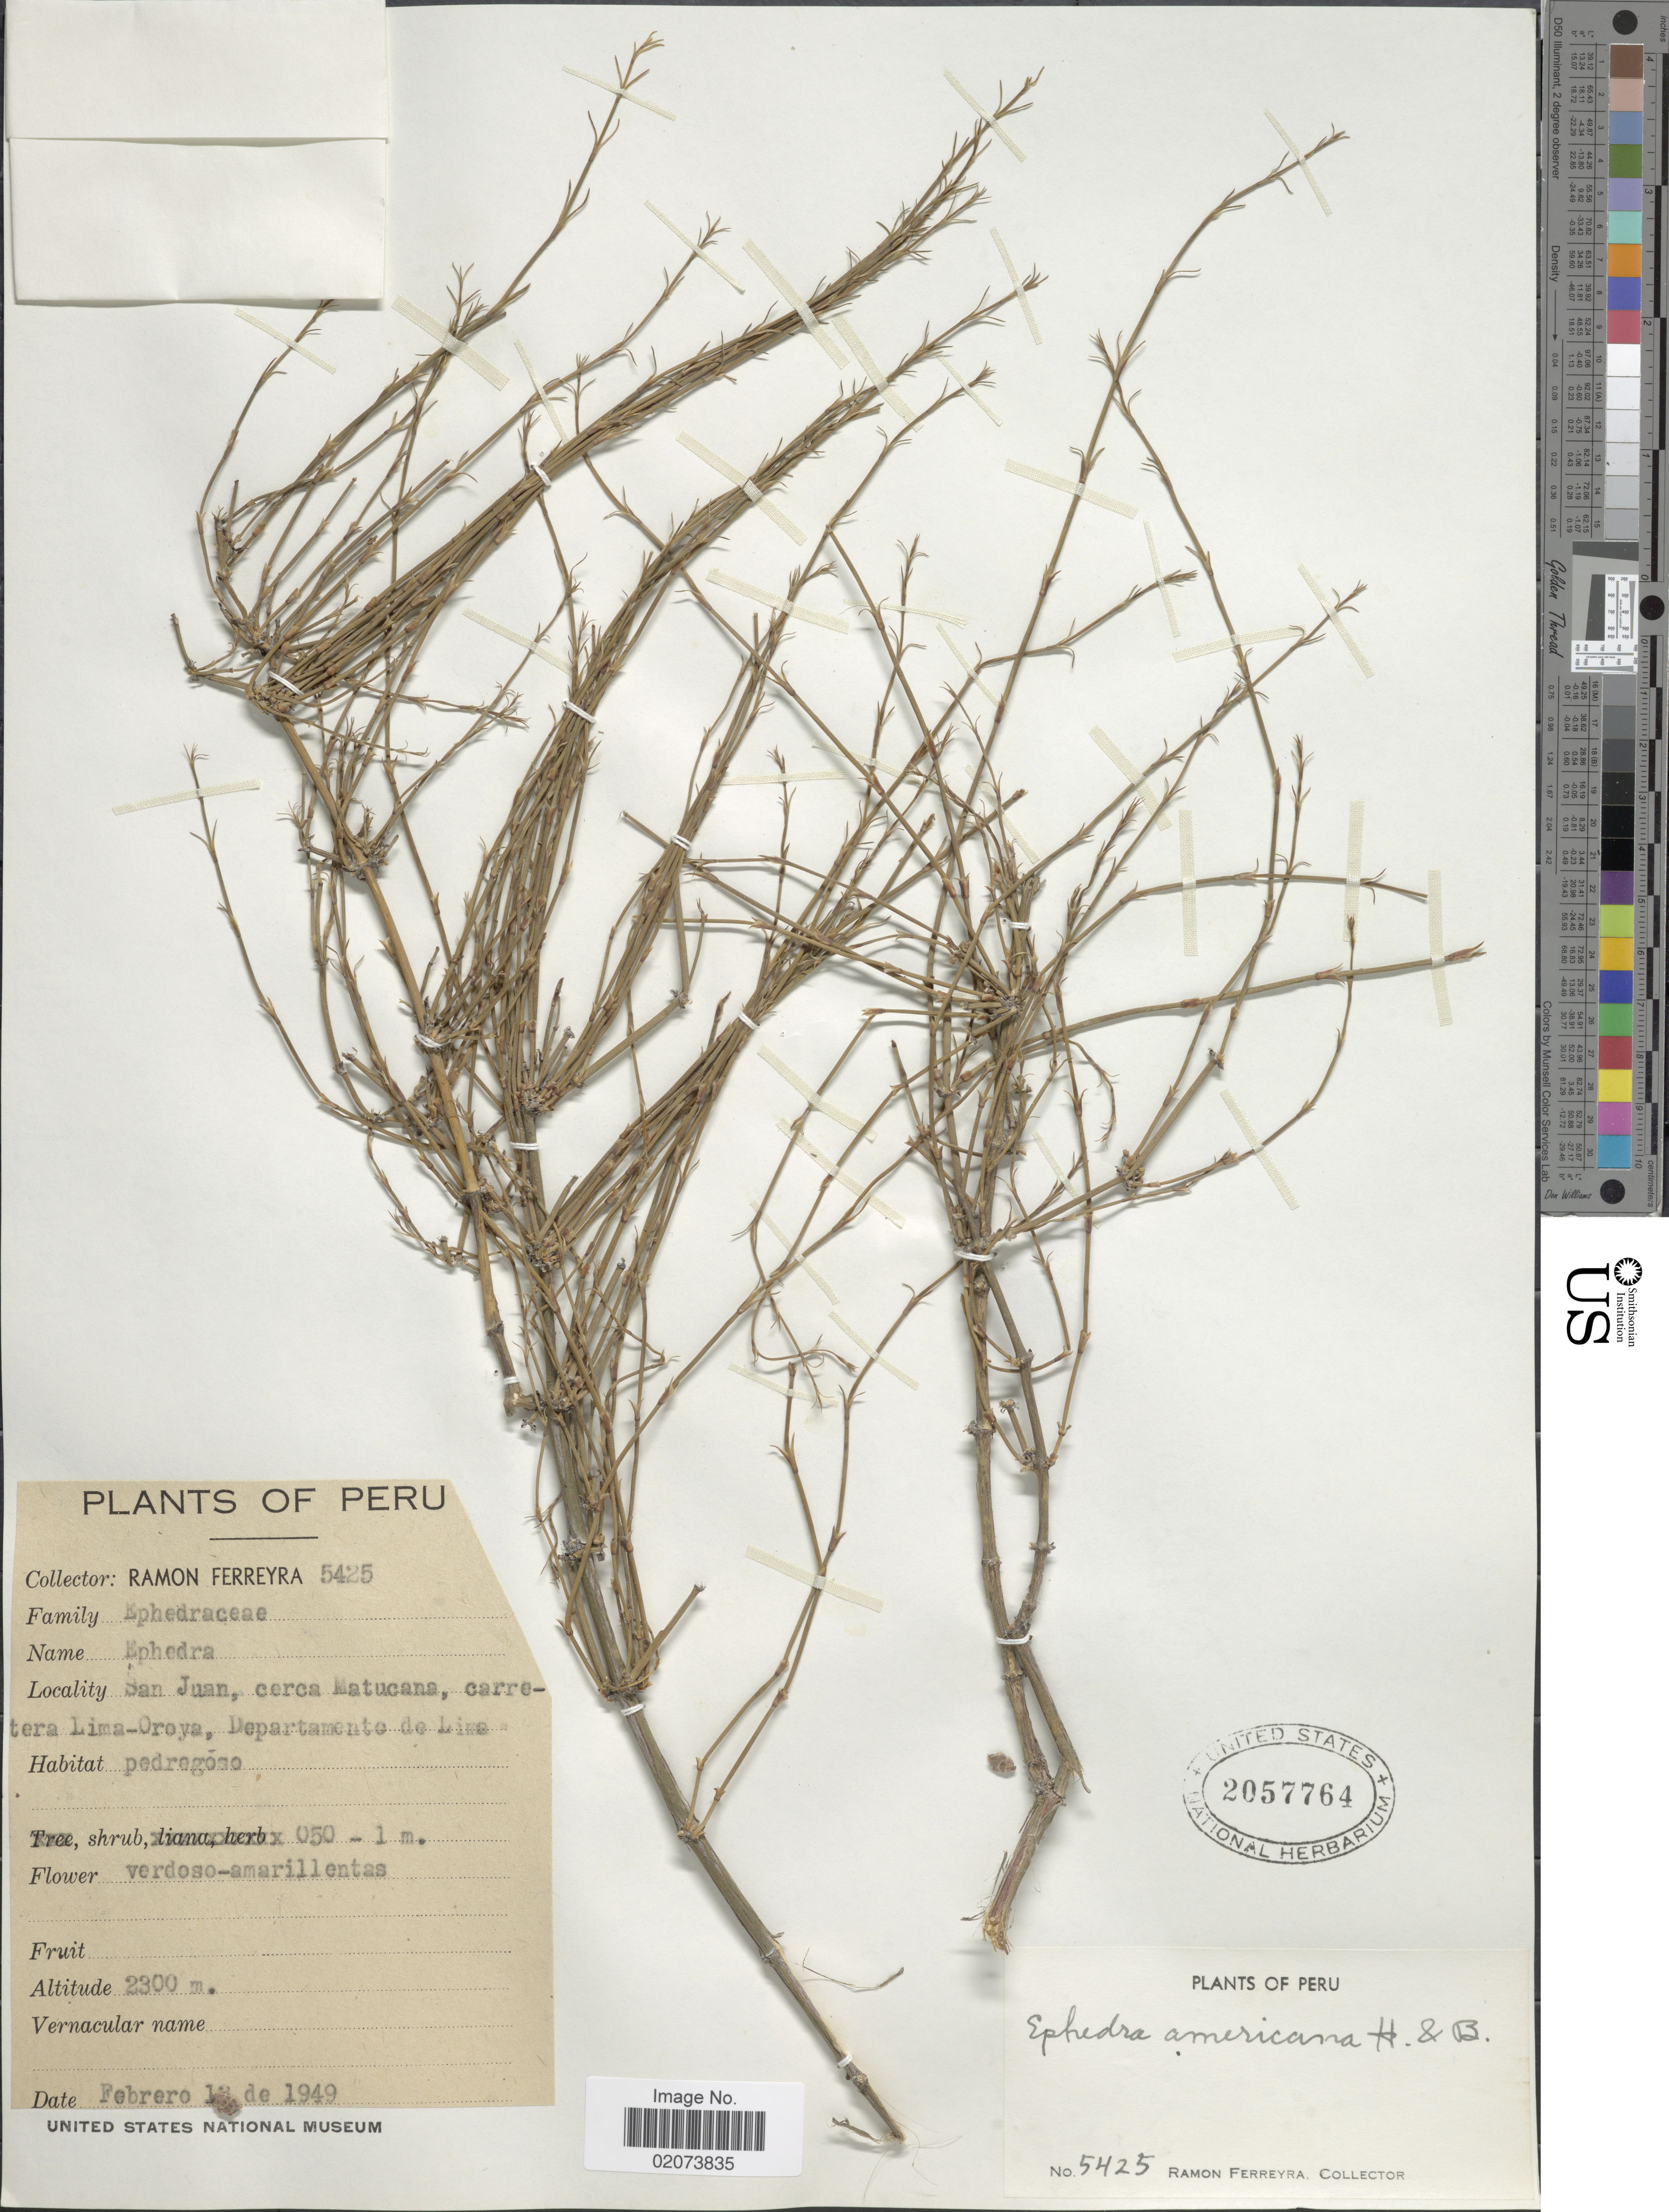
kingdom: Plantae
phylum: Tracheophyta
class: Gnetopsida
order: Ephedrales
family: Ephedraceae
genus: Ephedra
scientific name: Ephedra americana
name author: Humb. & Bonpl. ex Willd.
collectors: R. A. Ferreyra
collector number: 5425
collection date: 1949-02-13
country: Peru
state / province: Lima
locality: San Juan, cerca Matucana, carretera Lima-Oroya, Departamento de Lima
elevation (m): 2300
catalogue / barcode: US 2057764